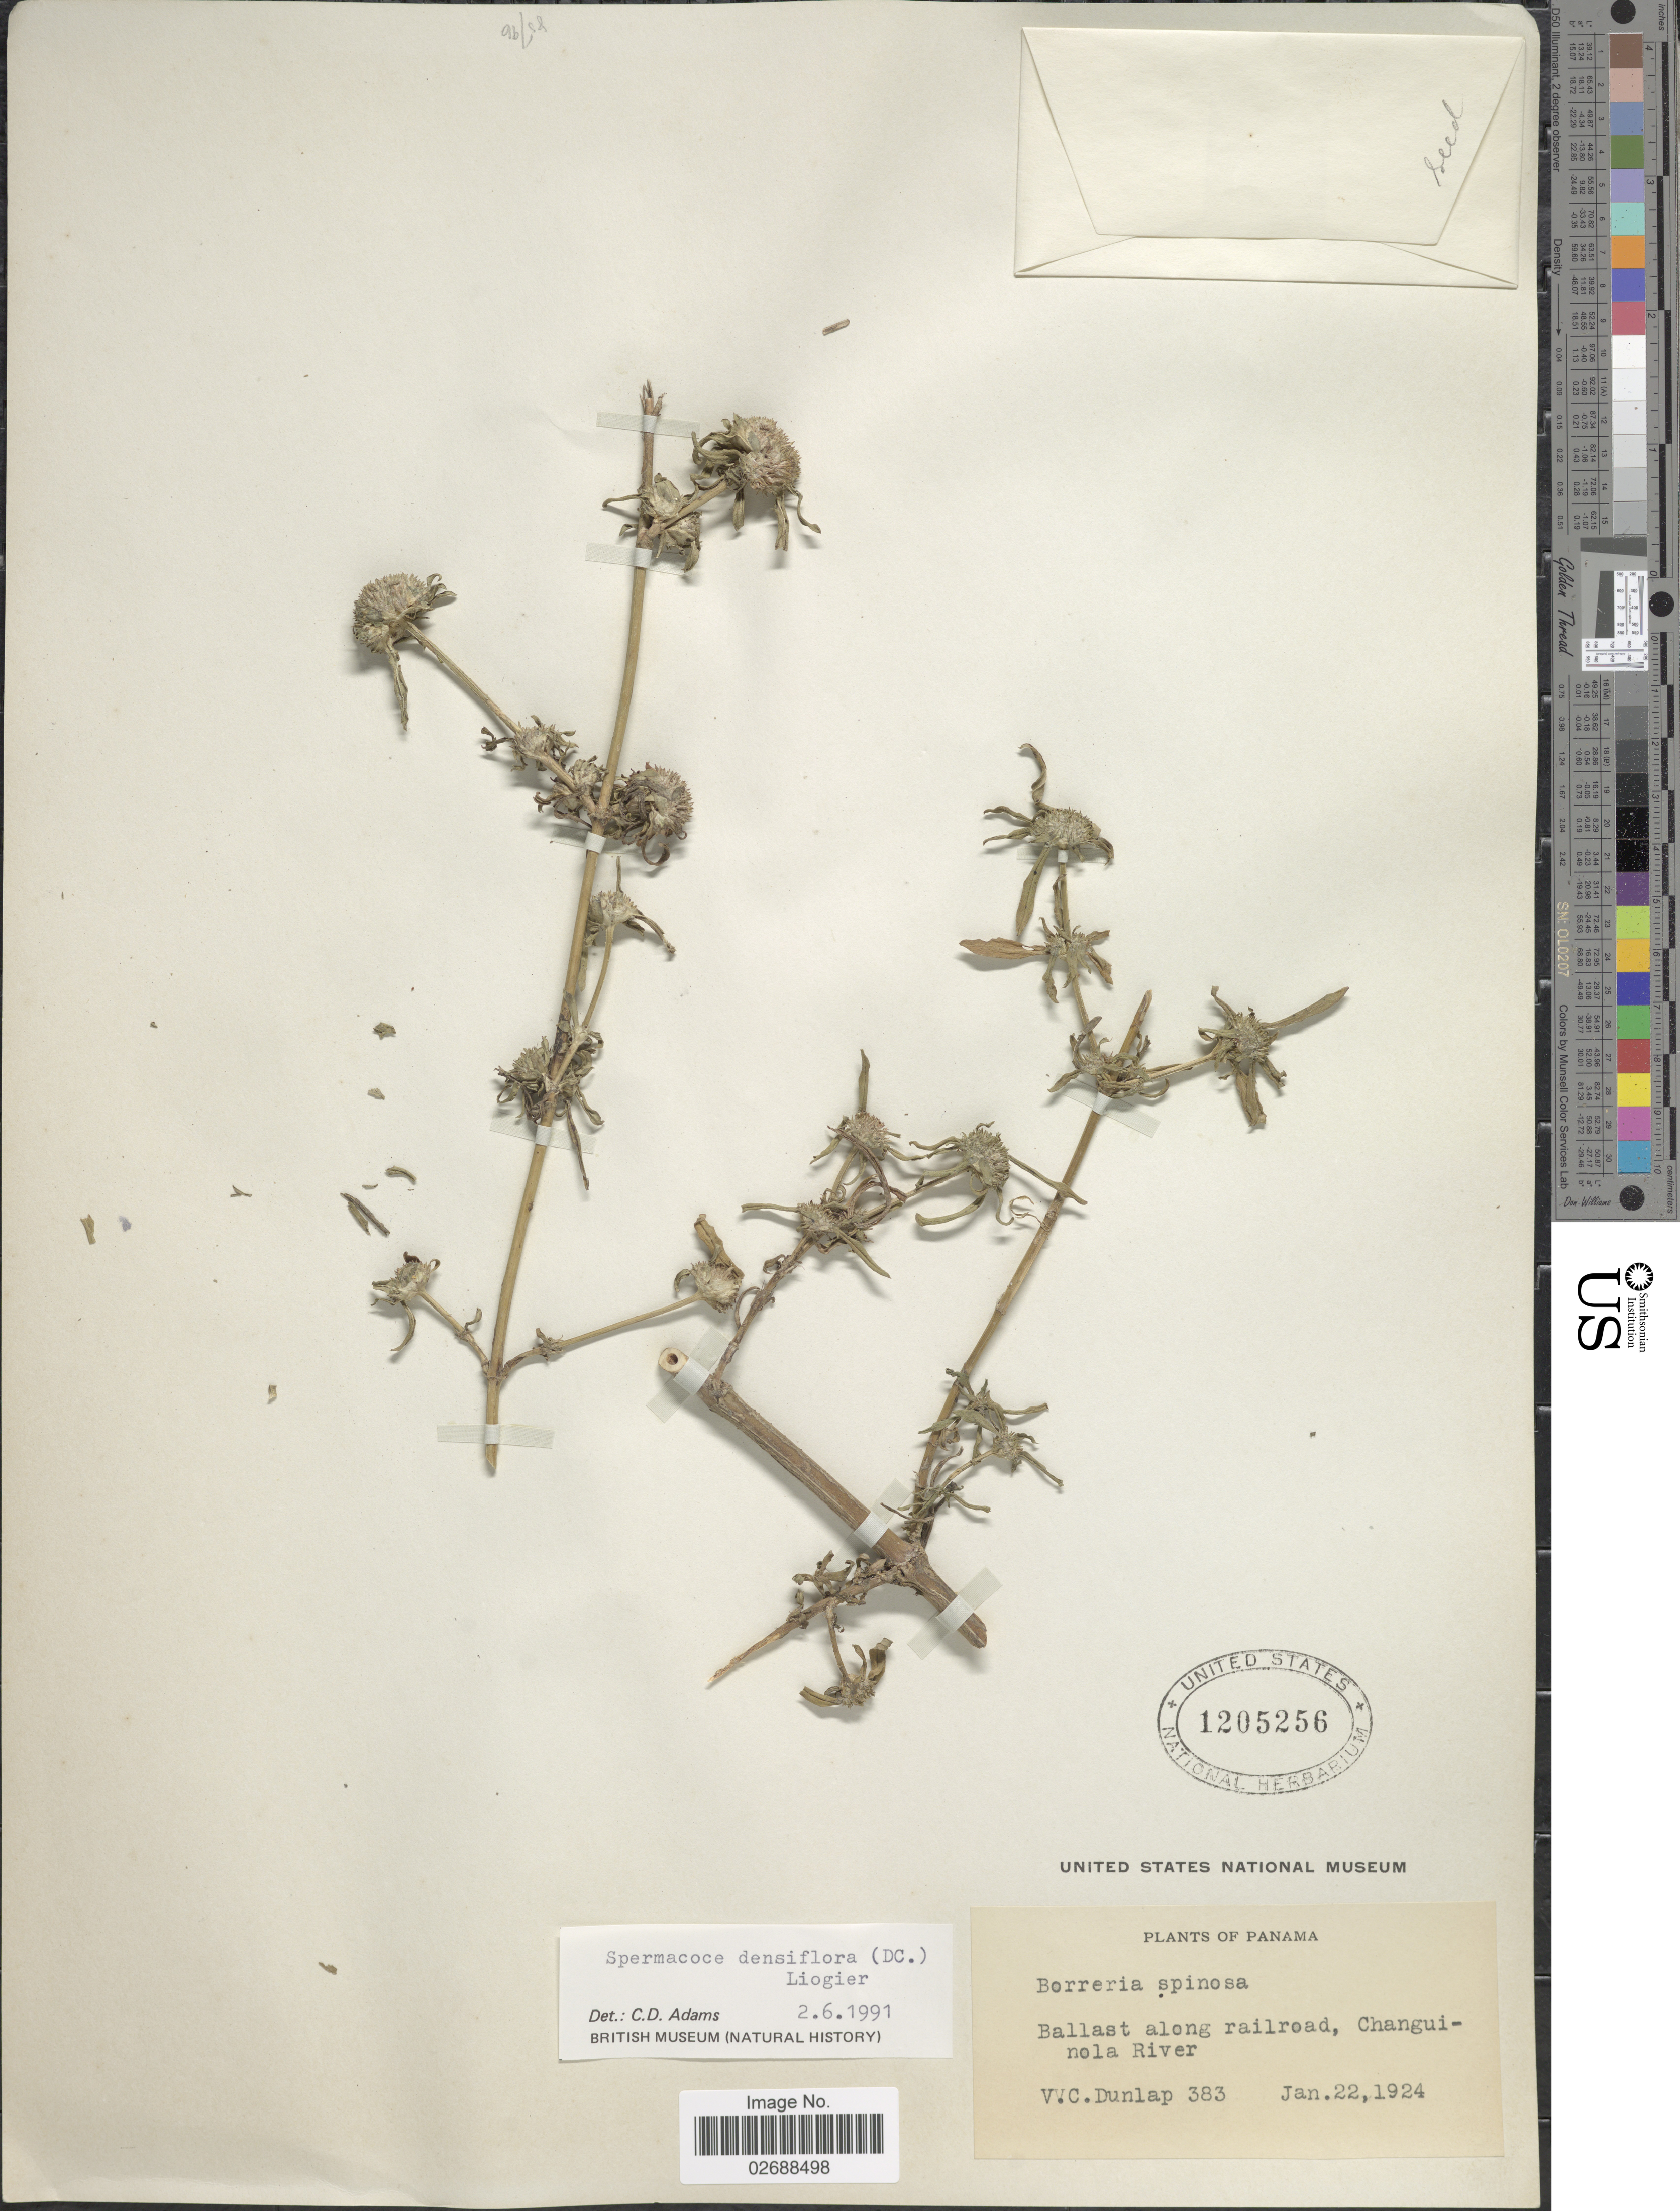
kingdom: Plantae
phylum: Tracheophyta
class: Magnoliopsida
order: Gentianales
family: Rubiaceae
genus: Spermacoce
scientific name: Spermacoce densiflora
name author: (DC.) Alain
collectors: V. C. Dunlap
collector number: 383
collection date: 1924-01-22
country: Panama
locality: Ballast along railroad, Changuinola River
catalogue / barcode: US 1205256